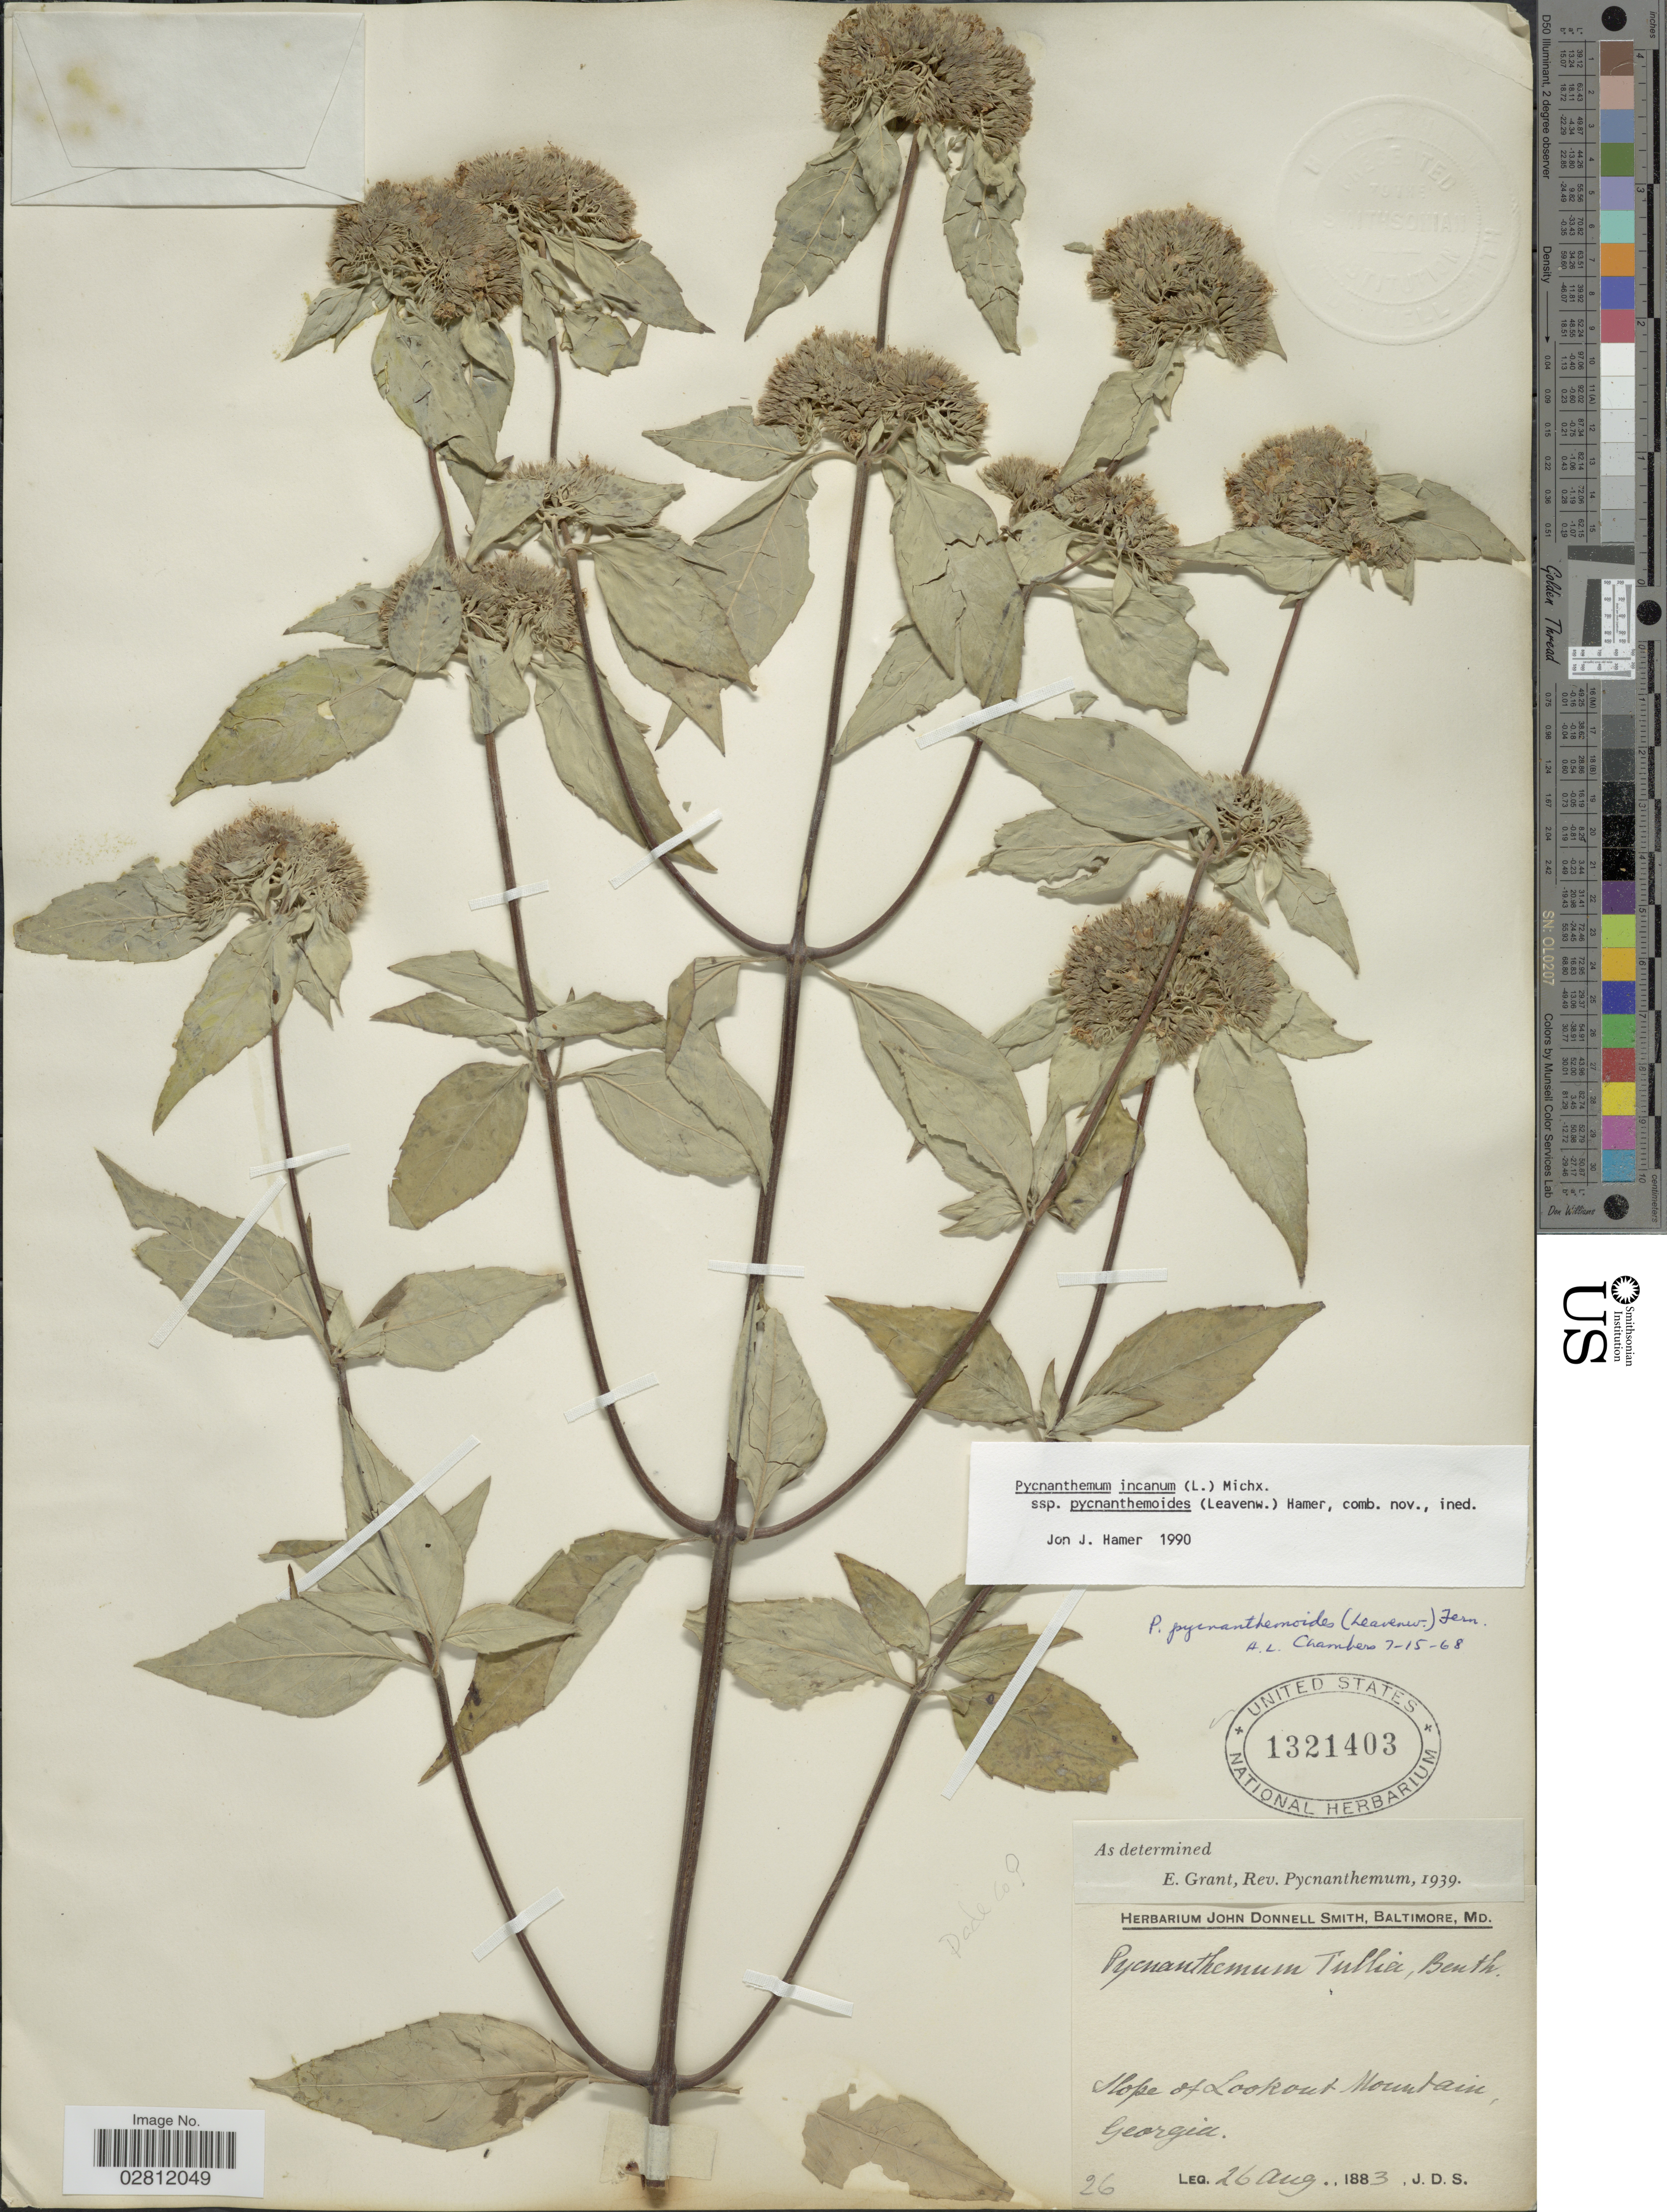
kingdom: Plantae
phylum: Tracheophyta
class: Magnoliopsida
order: Lamiales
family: Lamiaceae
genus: Pycnanthemum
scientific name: Pycnanthemum incanum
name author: (L.) Michx.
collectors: J. Donnell Smith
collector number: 26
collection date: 1883-08-26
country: United States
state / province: Georgia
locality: Slope of Lookout Mountain. Dade Co.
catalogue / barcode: US 1321403